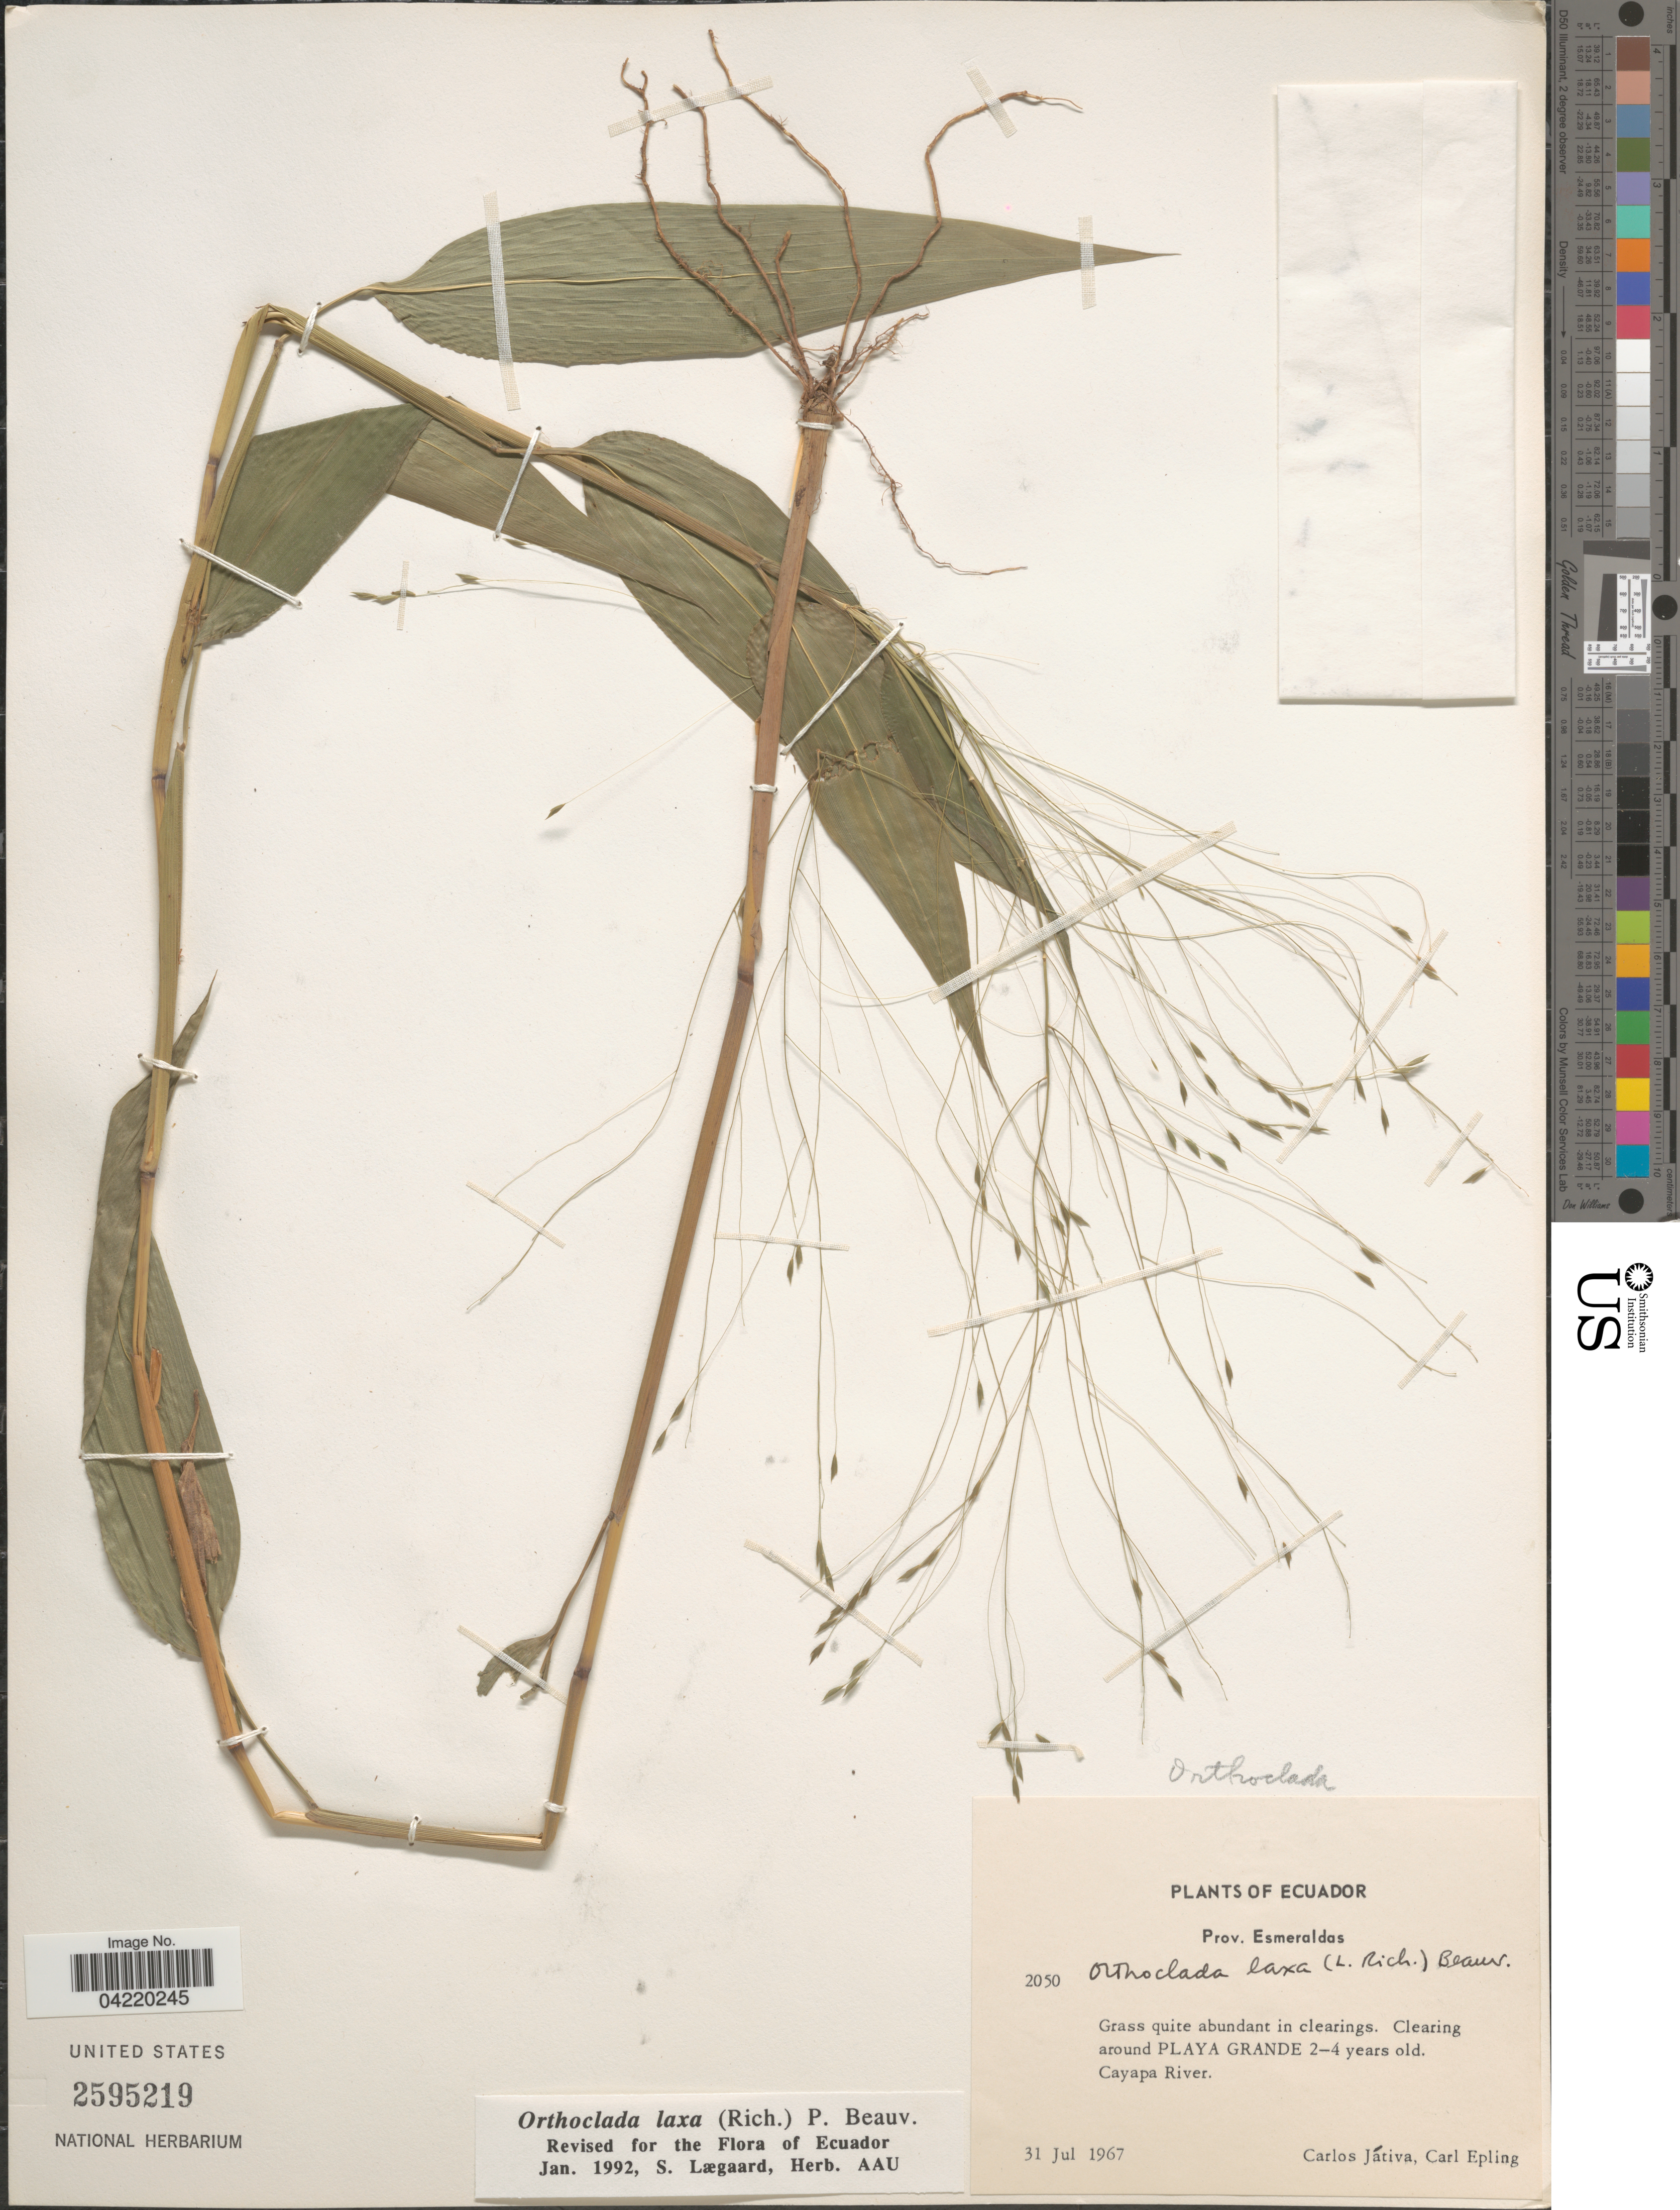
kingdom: Plantae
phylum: Tracheophyta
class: Liliopsida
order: Poales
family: Poaceae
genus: Orthoclada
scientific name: Orthoclada laxa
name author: P. Beauv.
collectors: C. D. Játiva & C. C. Epling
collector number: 2050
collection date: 1967-07-31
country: Ecuador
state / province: Esmeraldas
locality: Grass quite abundant in clearings. Clearing around Playa Grande 2-4 years ikd, Cayapa River.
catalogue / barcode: US 2595219